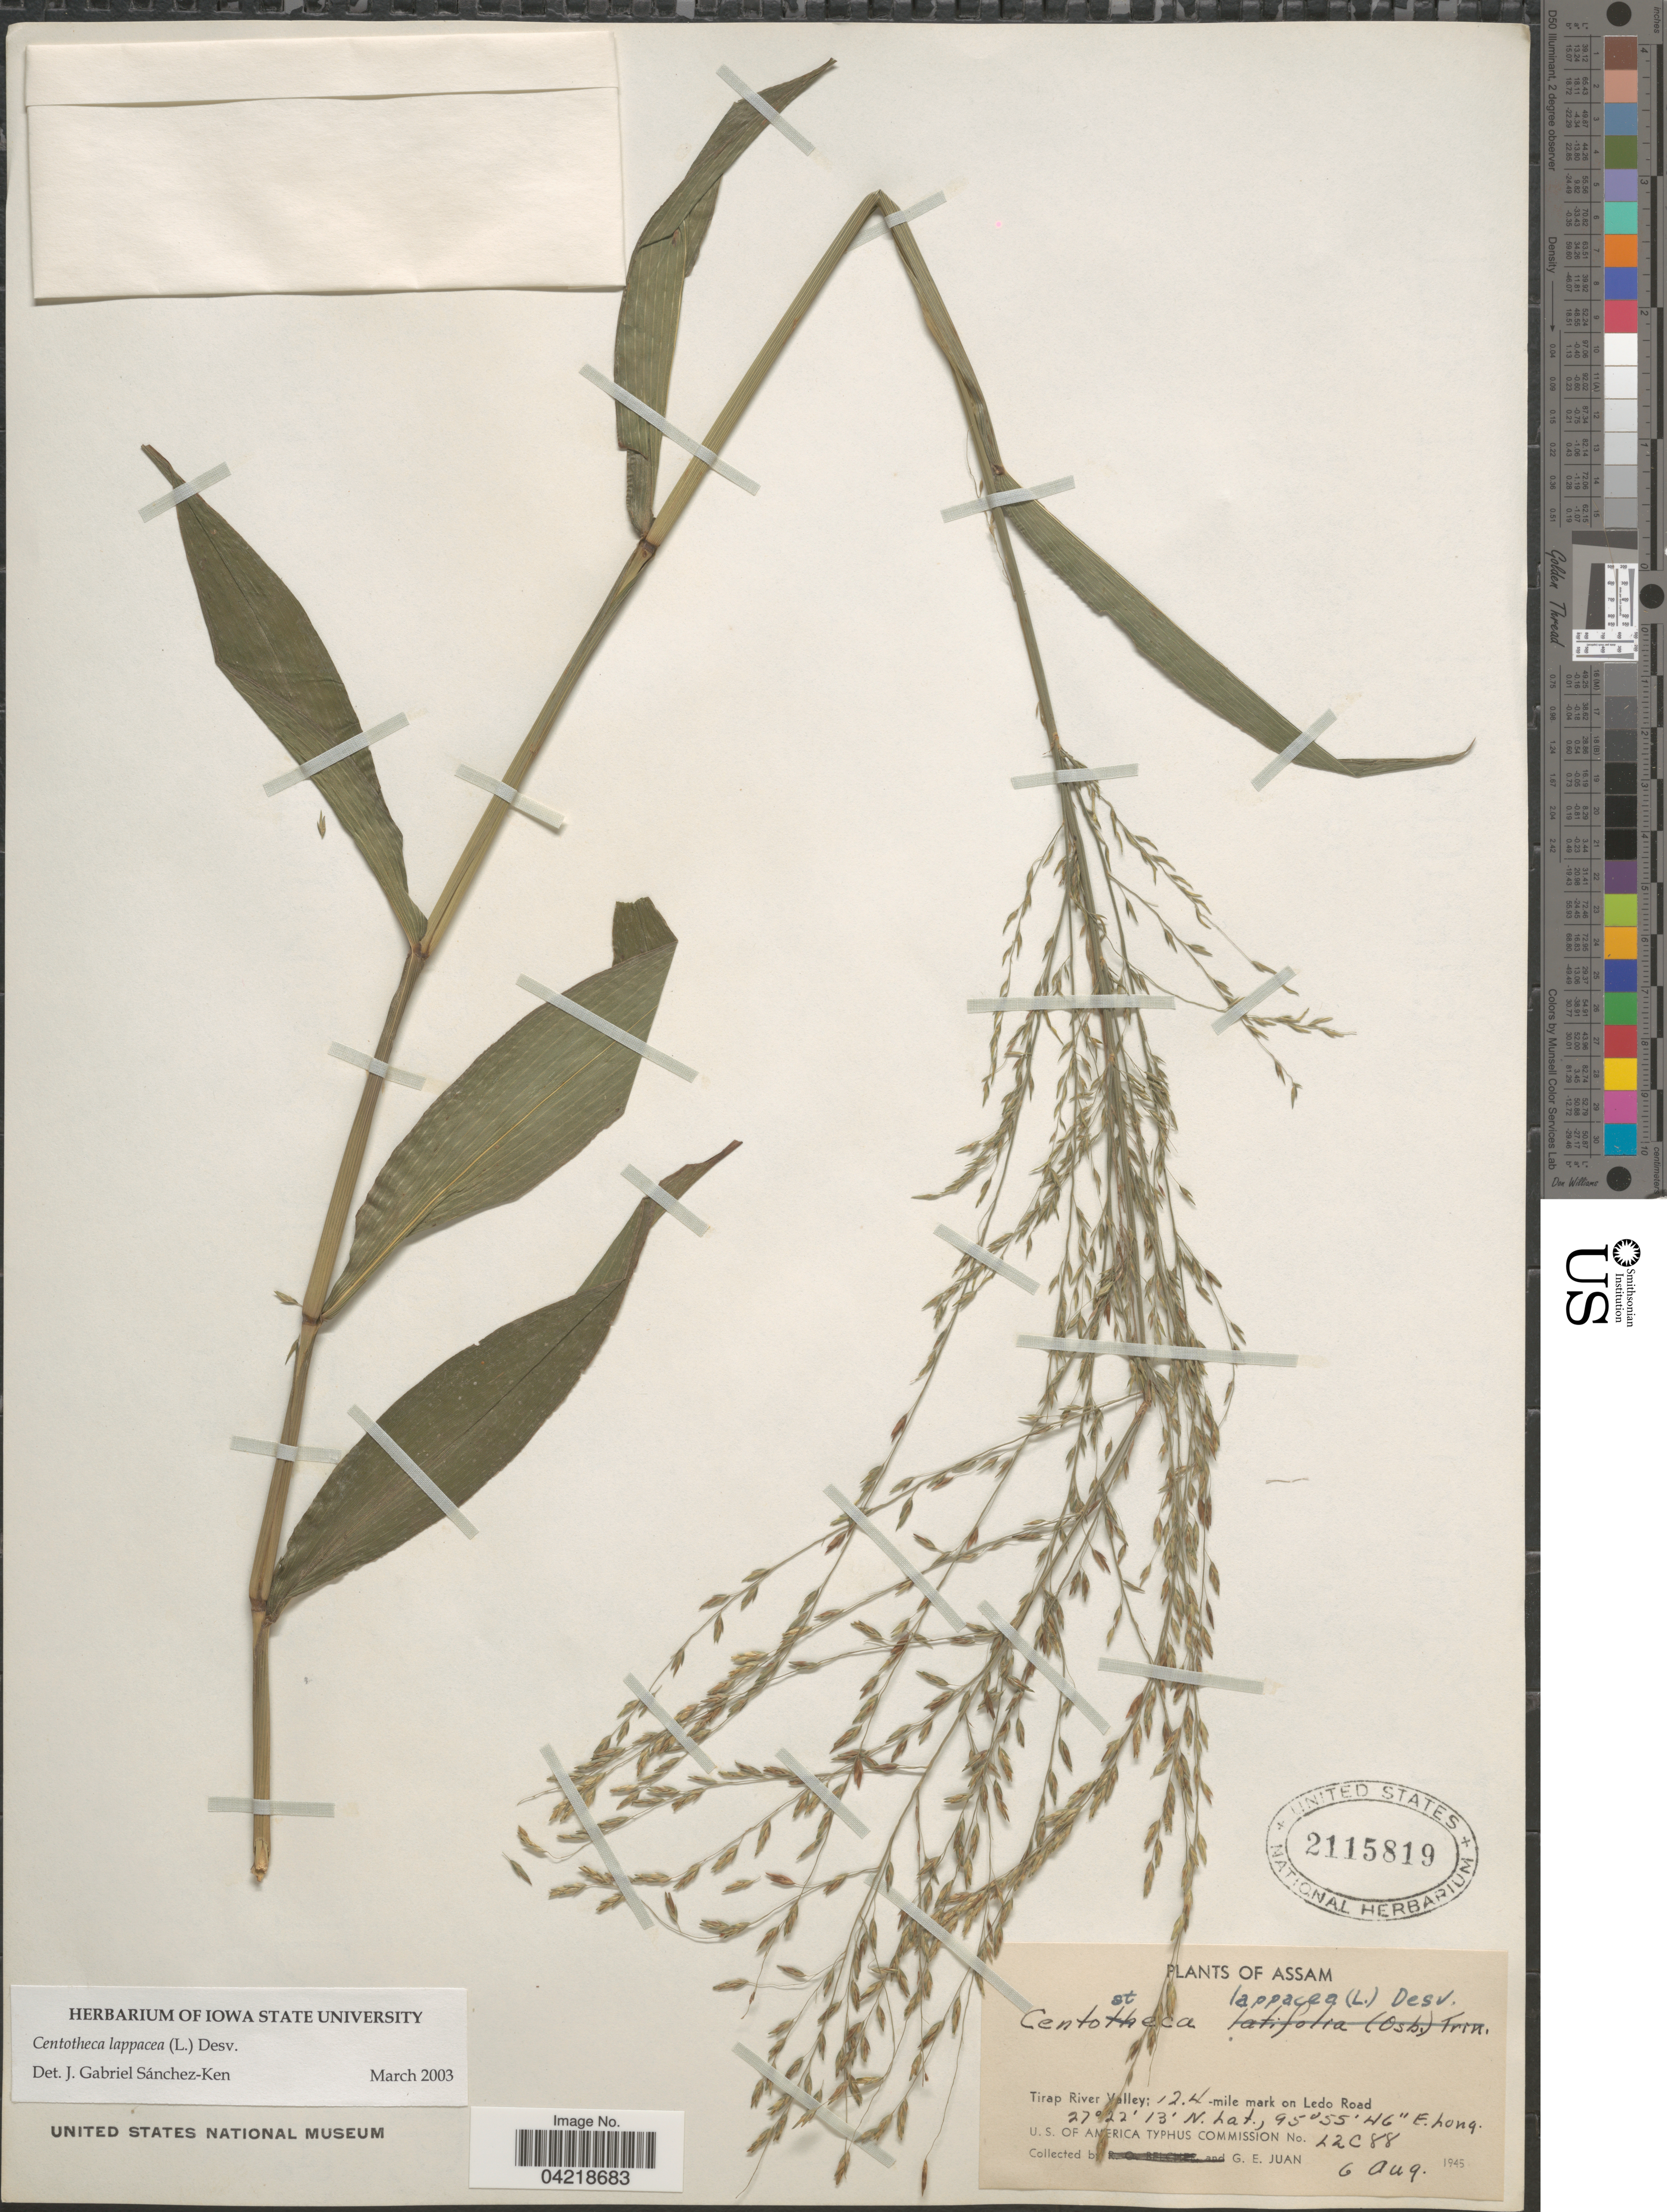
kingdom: Plantae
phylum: Tracheophyta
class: Liliopsida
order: Poales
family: Poaceae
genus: Centotheca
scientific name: Centotheca lappacea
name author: (L.) Desv.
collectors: G. Juan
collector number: L2C88*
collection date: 1945-08-06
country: India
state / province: Assam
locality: Tirap River Valley; 12.4 -mile mark on Ledo Road.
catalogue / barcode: US 2115819